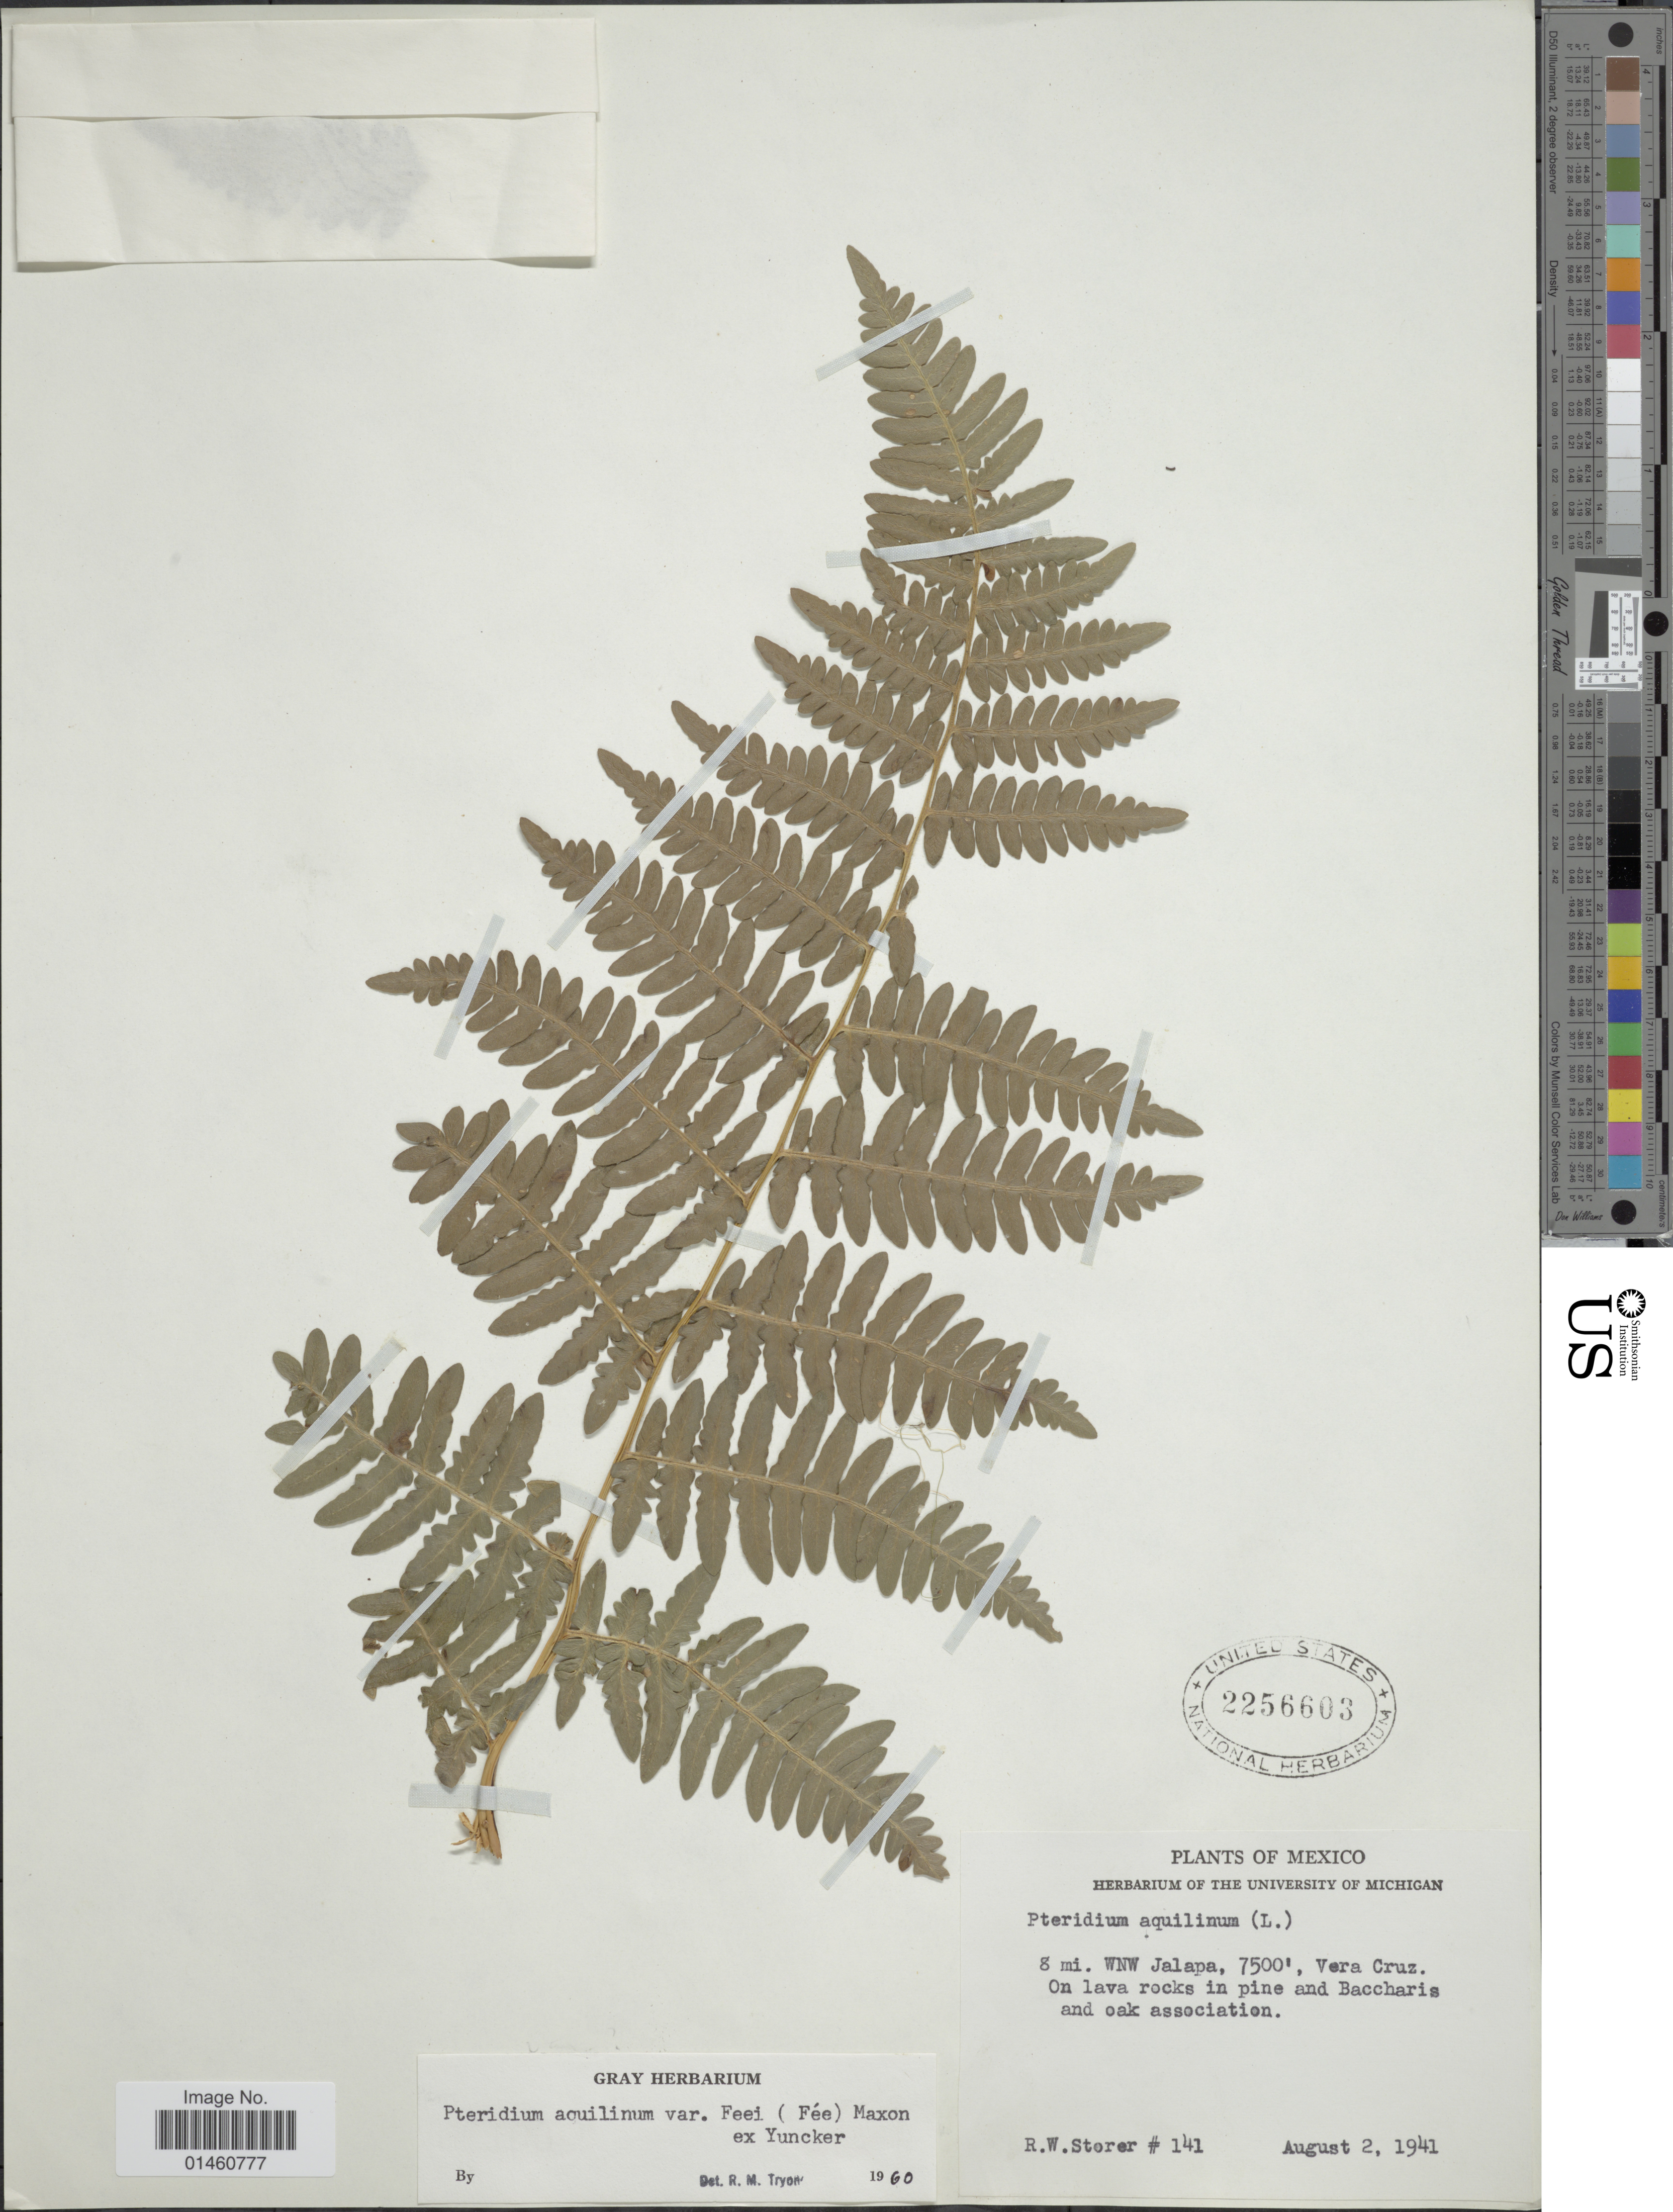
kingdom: Plantae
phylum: Tracheophyta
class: Polypodiopsida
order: Polypodiales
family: Dennstaedtiaceae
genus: Pteridium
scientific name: Pteridium aquilinum var. feei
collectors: R. Storer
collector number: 141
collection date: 1941-08-02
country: Mexico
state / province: Veracruz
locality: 8 mi. WNW Jalapa, Vera Cruz.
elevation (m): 2286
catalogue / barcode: US 2256603